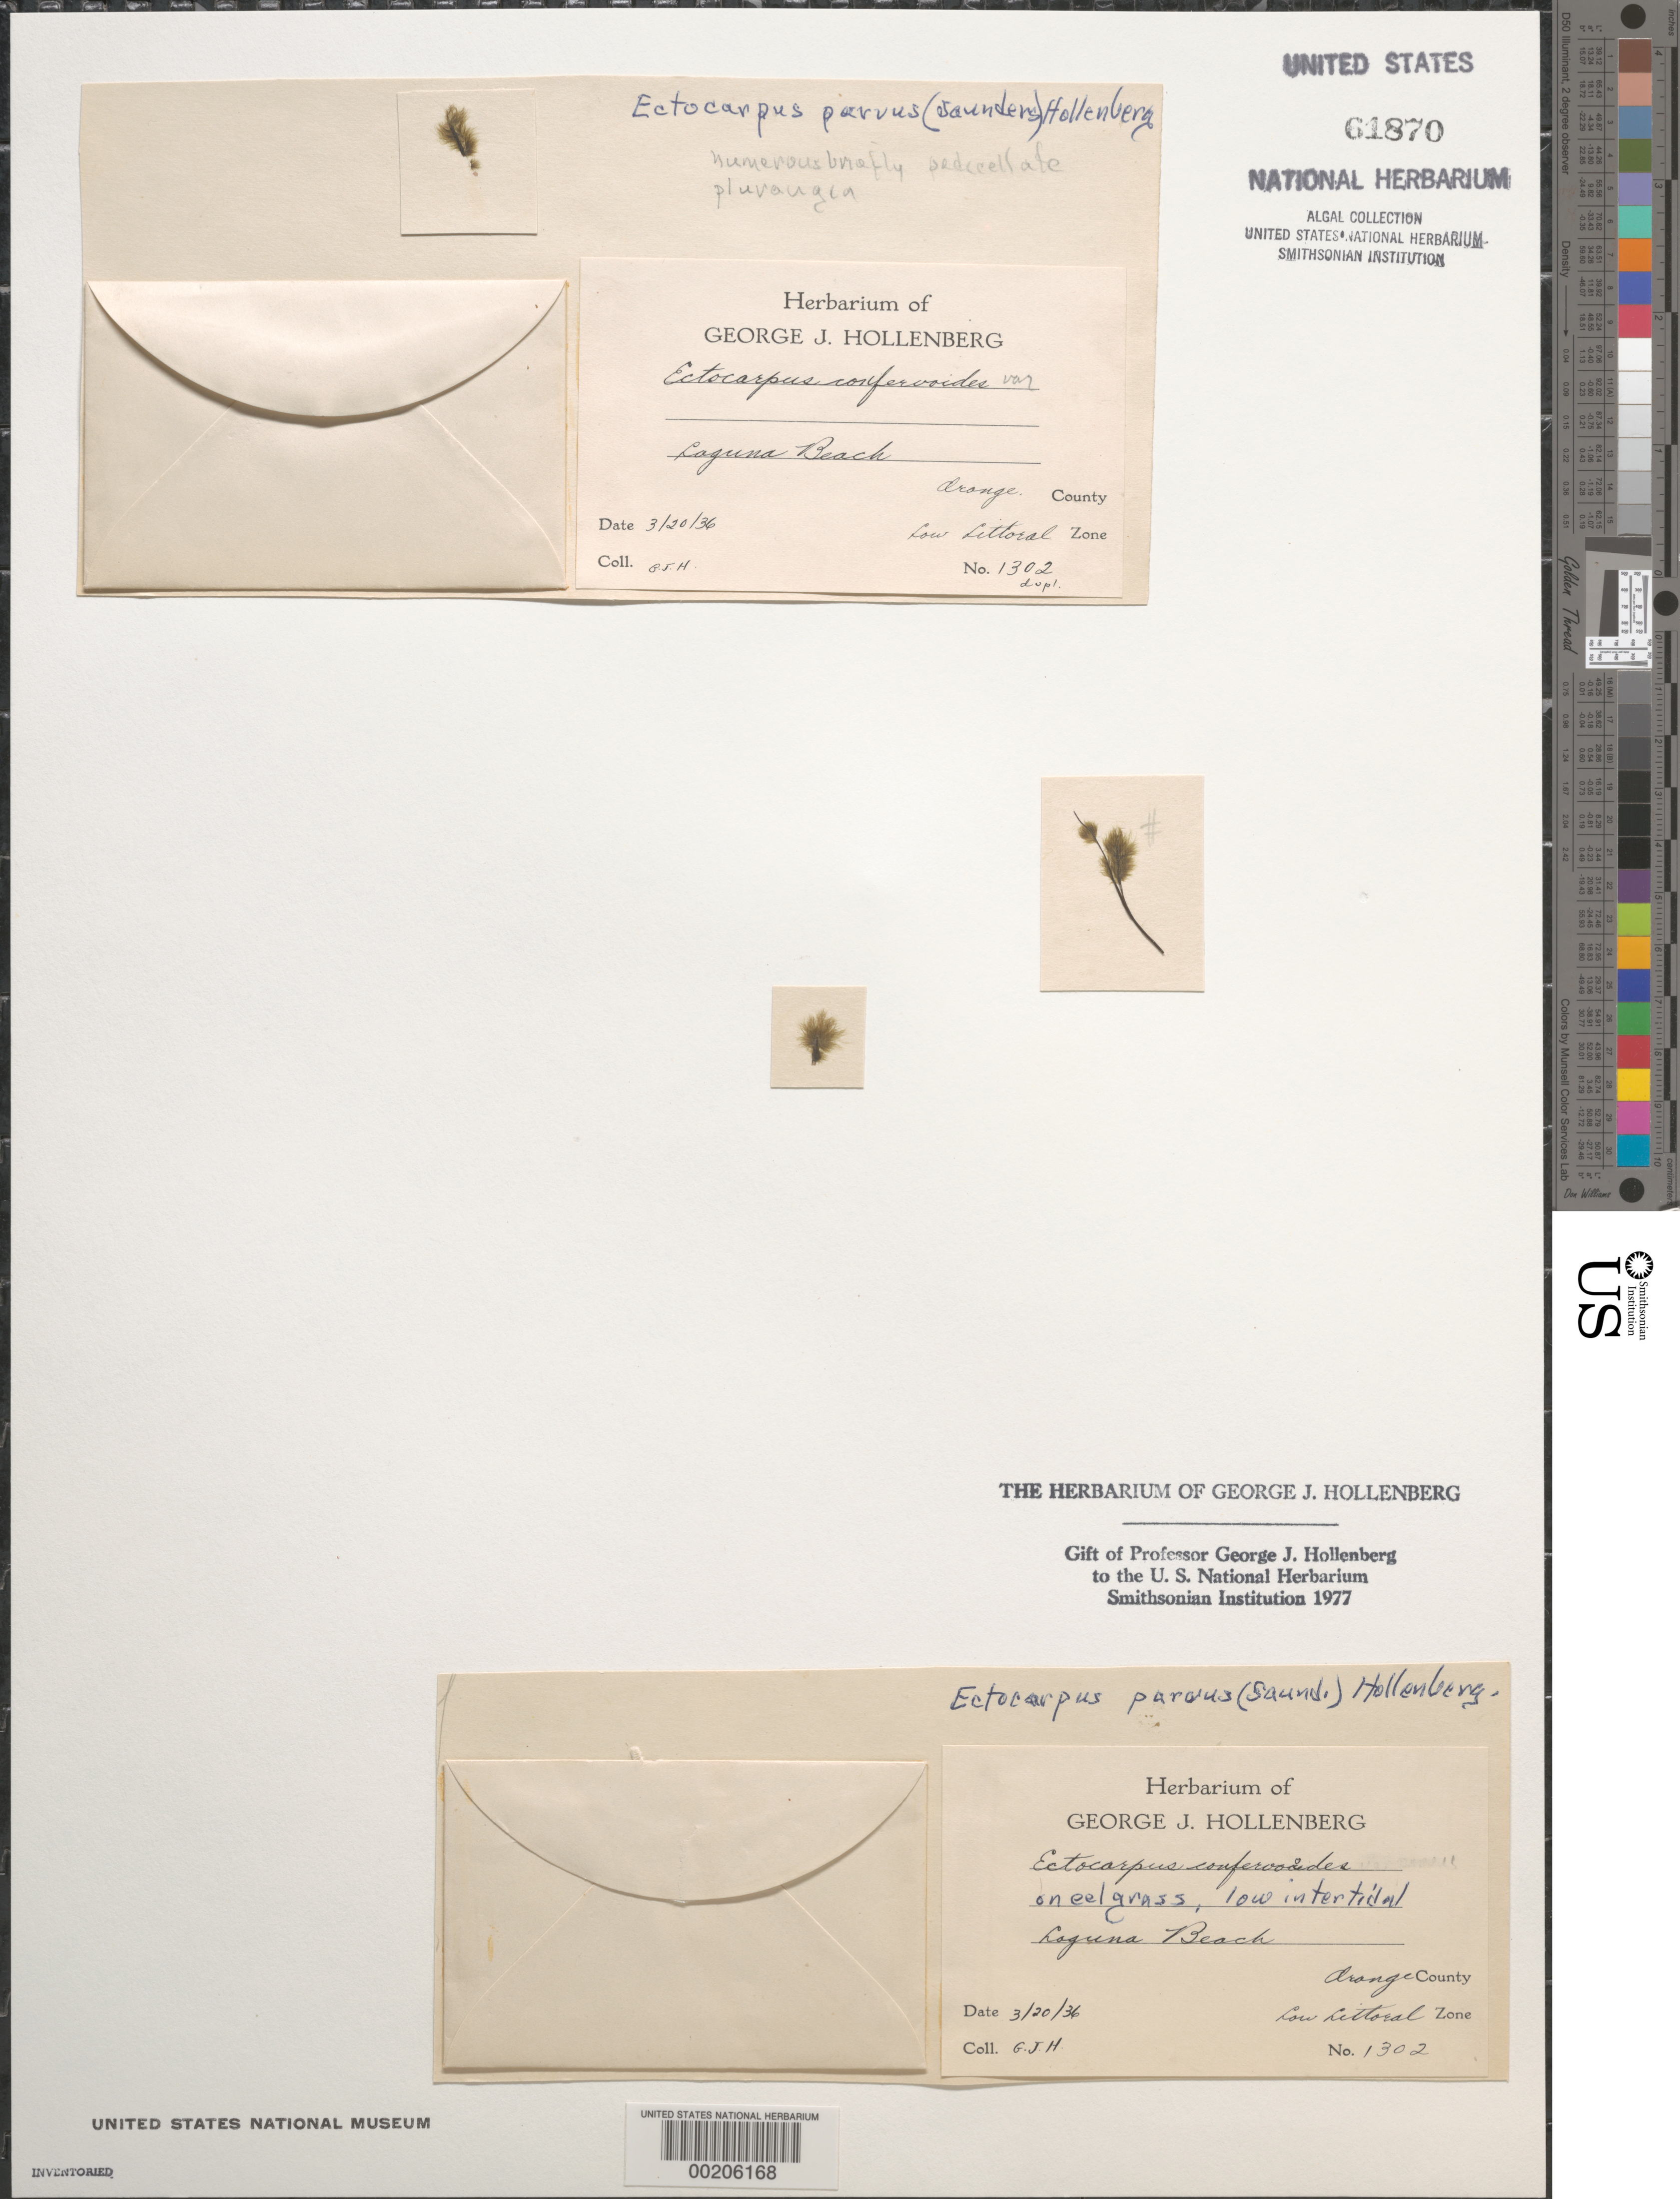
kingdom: Chromista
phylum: Ochrophyta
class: Phaeophyceae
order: Ectocarpales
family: Ectocarpaceae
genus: Ectocarpus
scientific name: Ectocarpus commensalis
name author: Setch. & N.L. Gardner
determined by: Algae name updating Project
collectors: G. Hollenberg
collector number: GJH 1302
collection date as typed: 20 Mar 1936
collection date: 1936-03-20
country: United States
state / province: California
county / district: Orange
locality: Laguna Beach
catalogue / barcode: US 61870